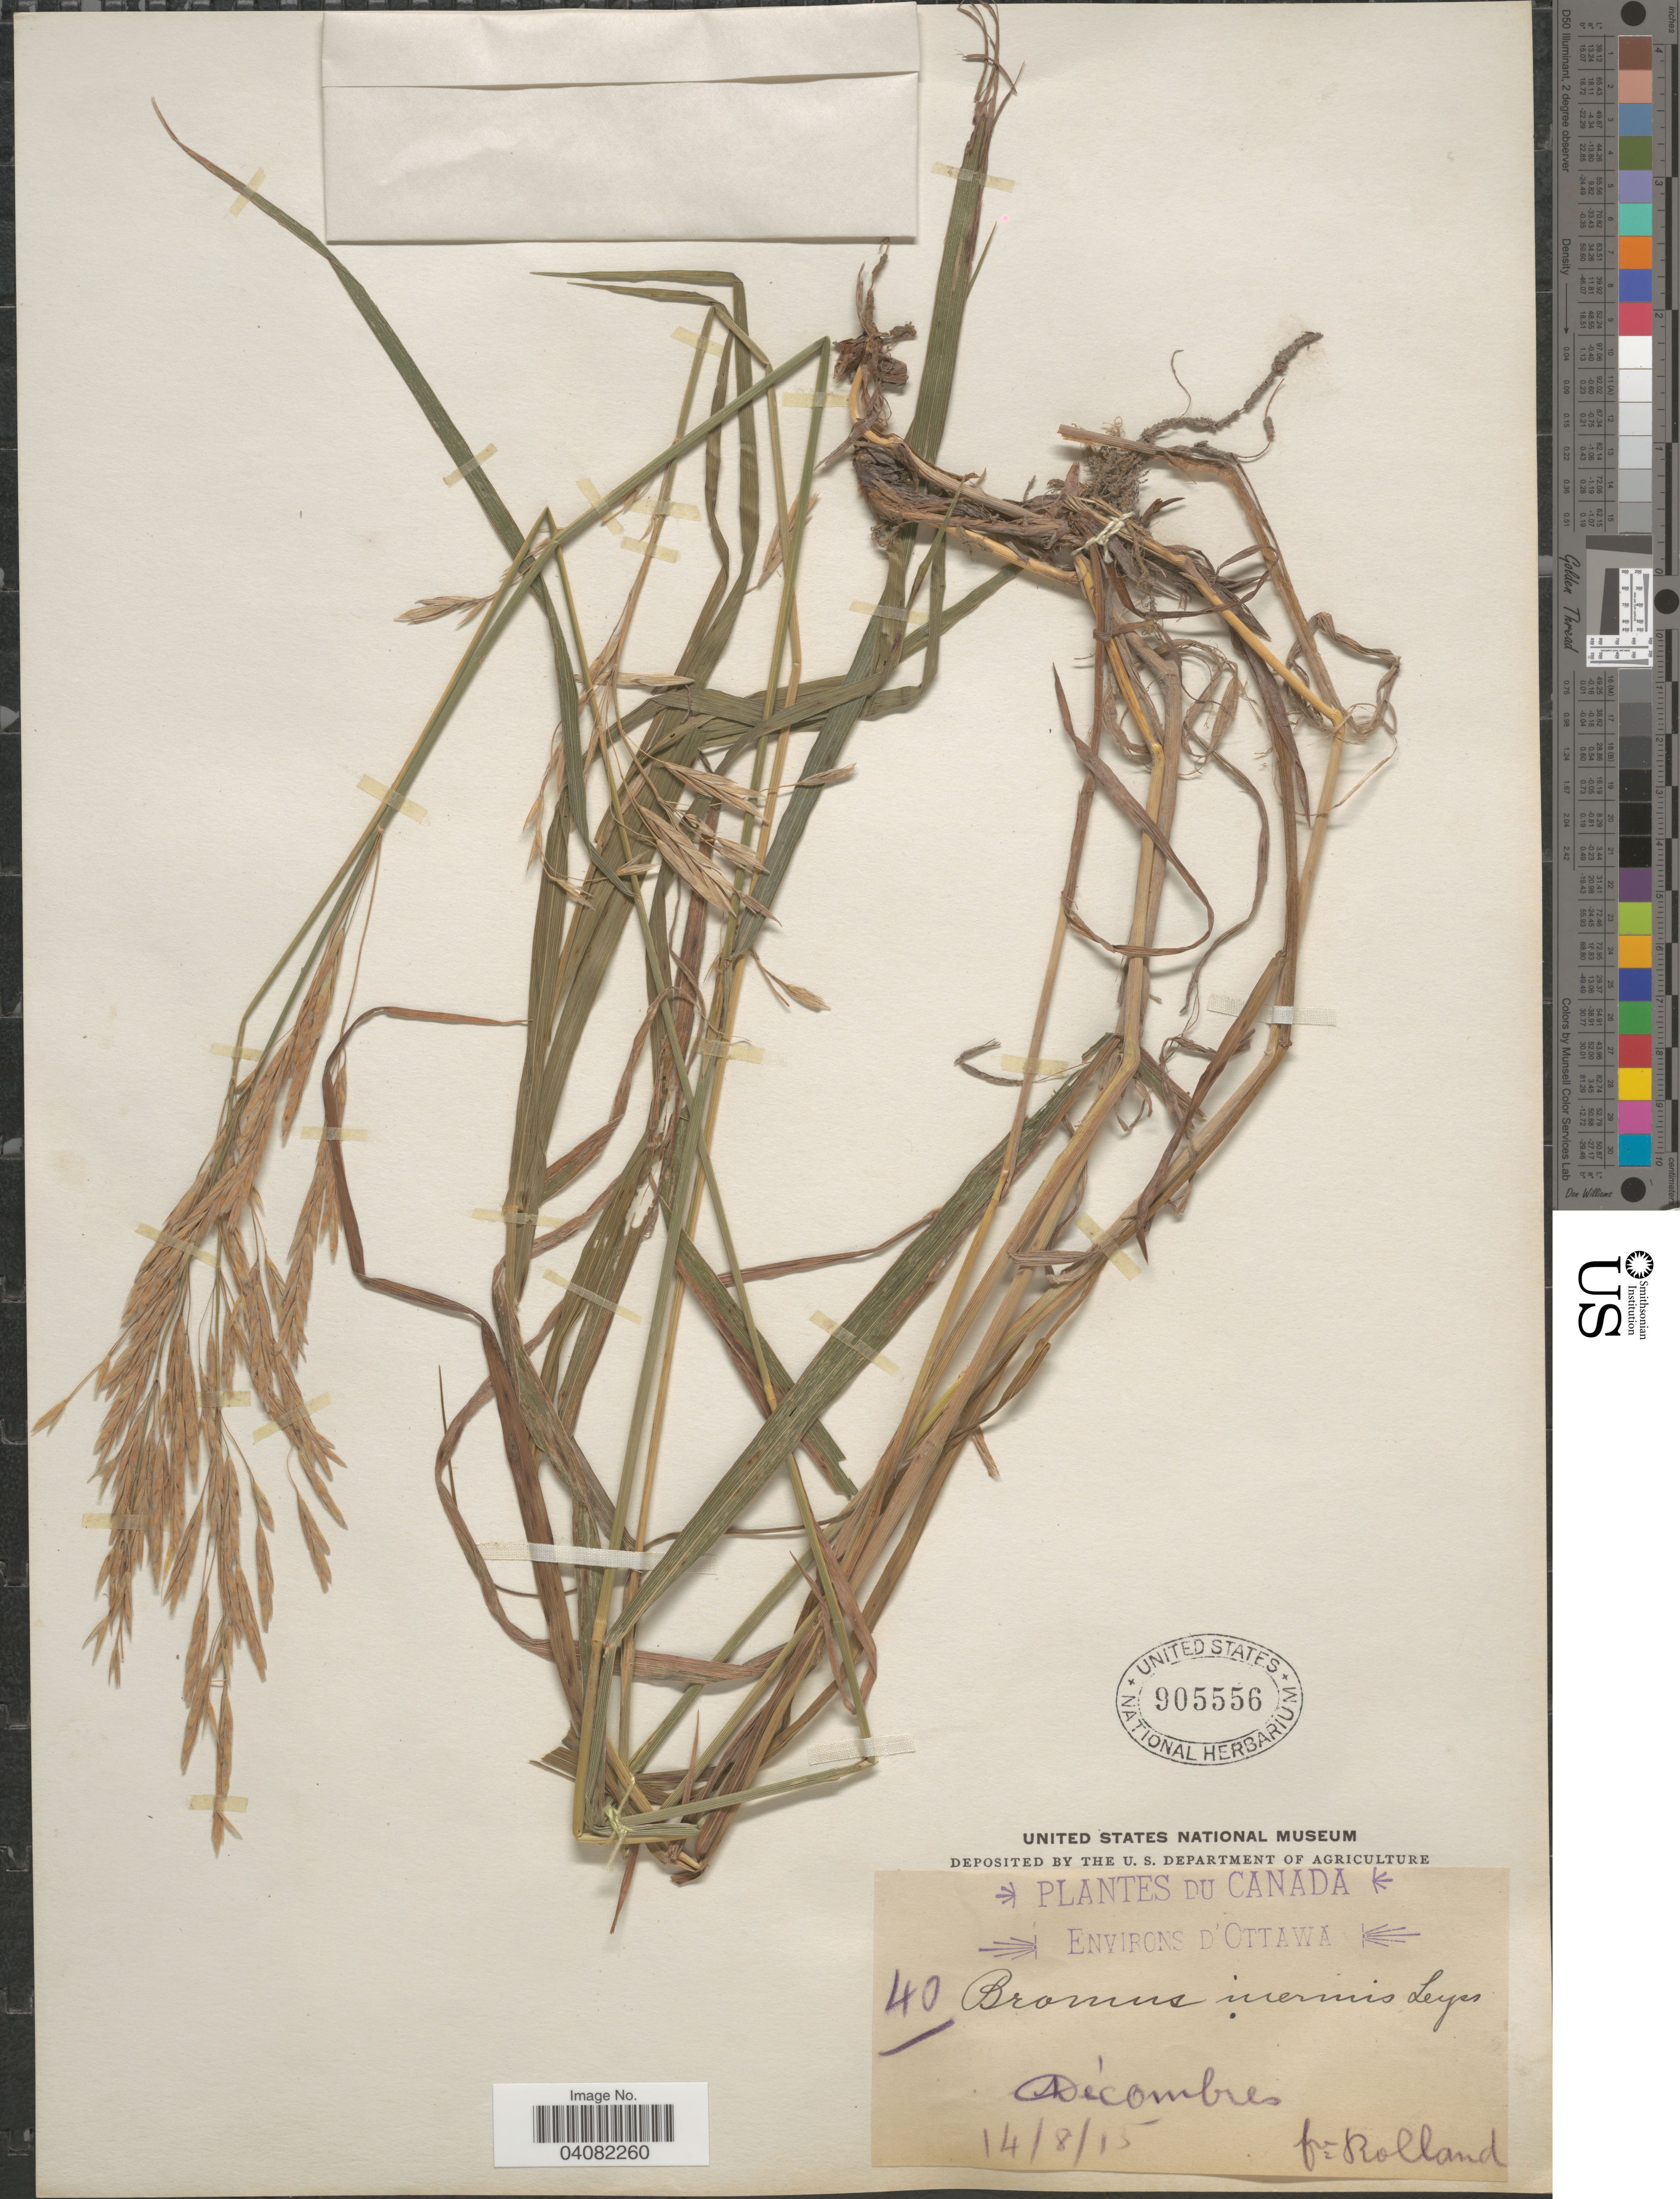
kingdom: Plantae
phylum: Tracheophyta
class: Liliopsida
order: Poales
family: Poaceae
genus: Bromus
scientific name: Bromus inermis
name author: Leyss.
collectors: B. Rolland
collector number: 40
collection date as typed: Transcribed d/m/y: 14/8/15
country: Canada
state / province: Ontario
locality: Environs d'Ottawa. Décombres.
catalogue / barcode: US 905556